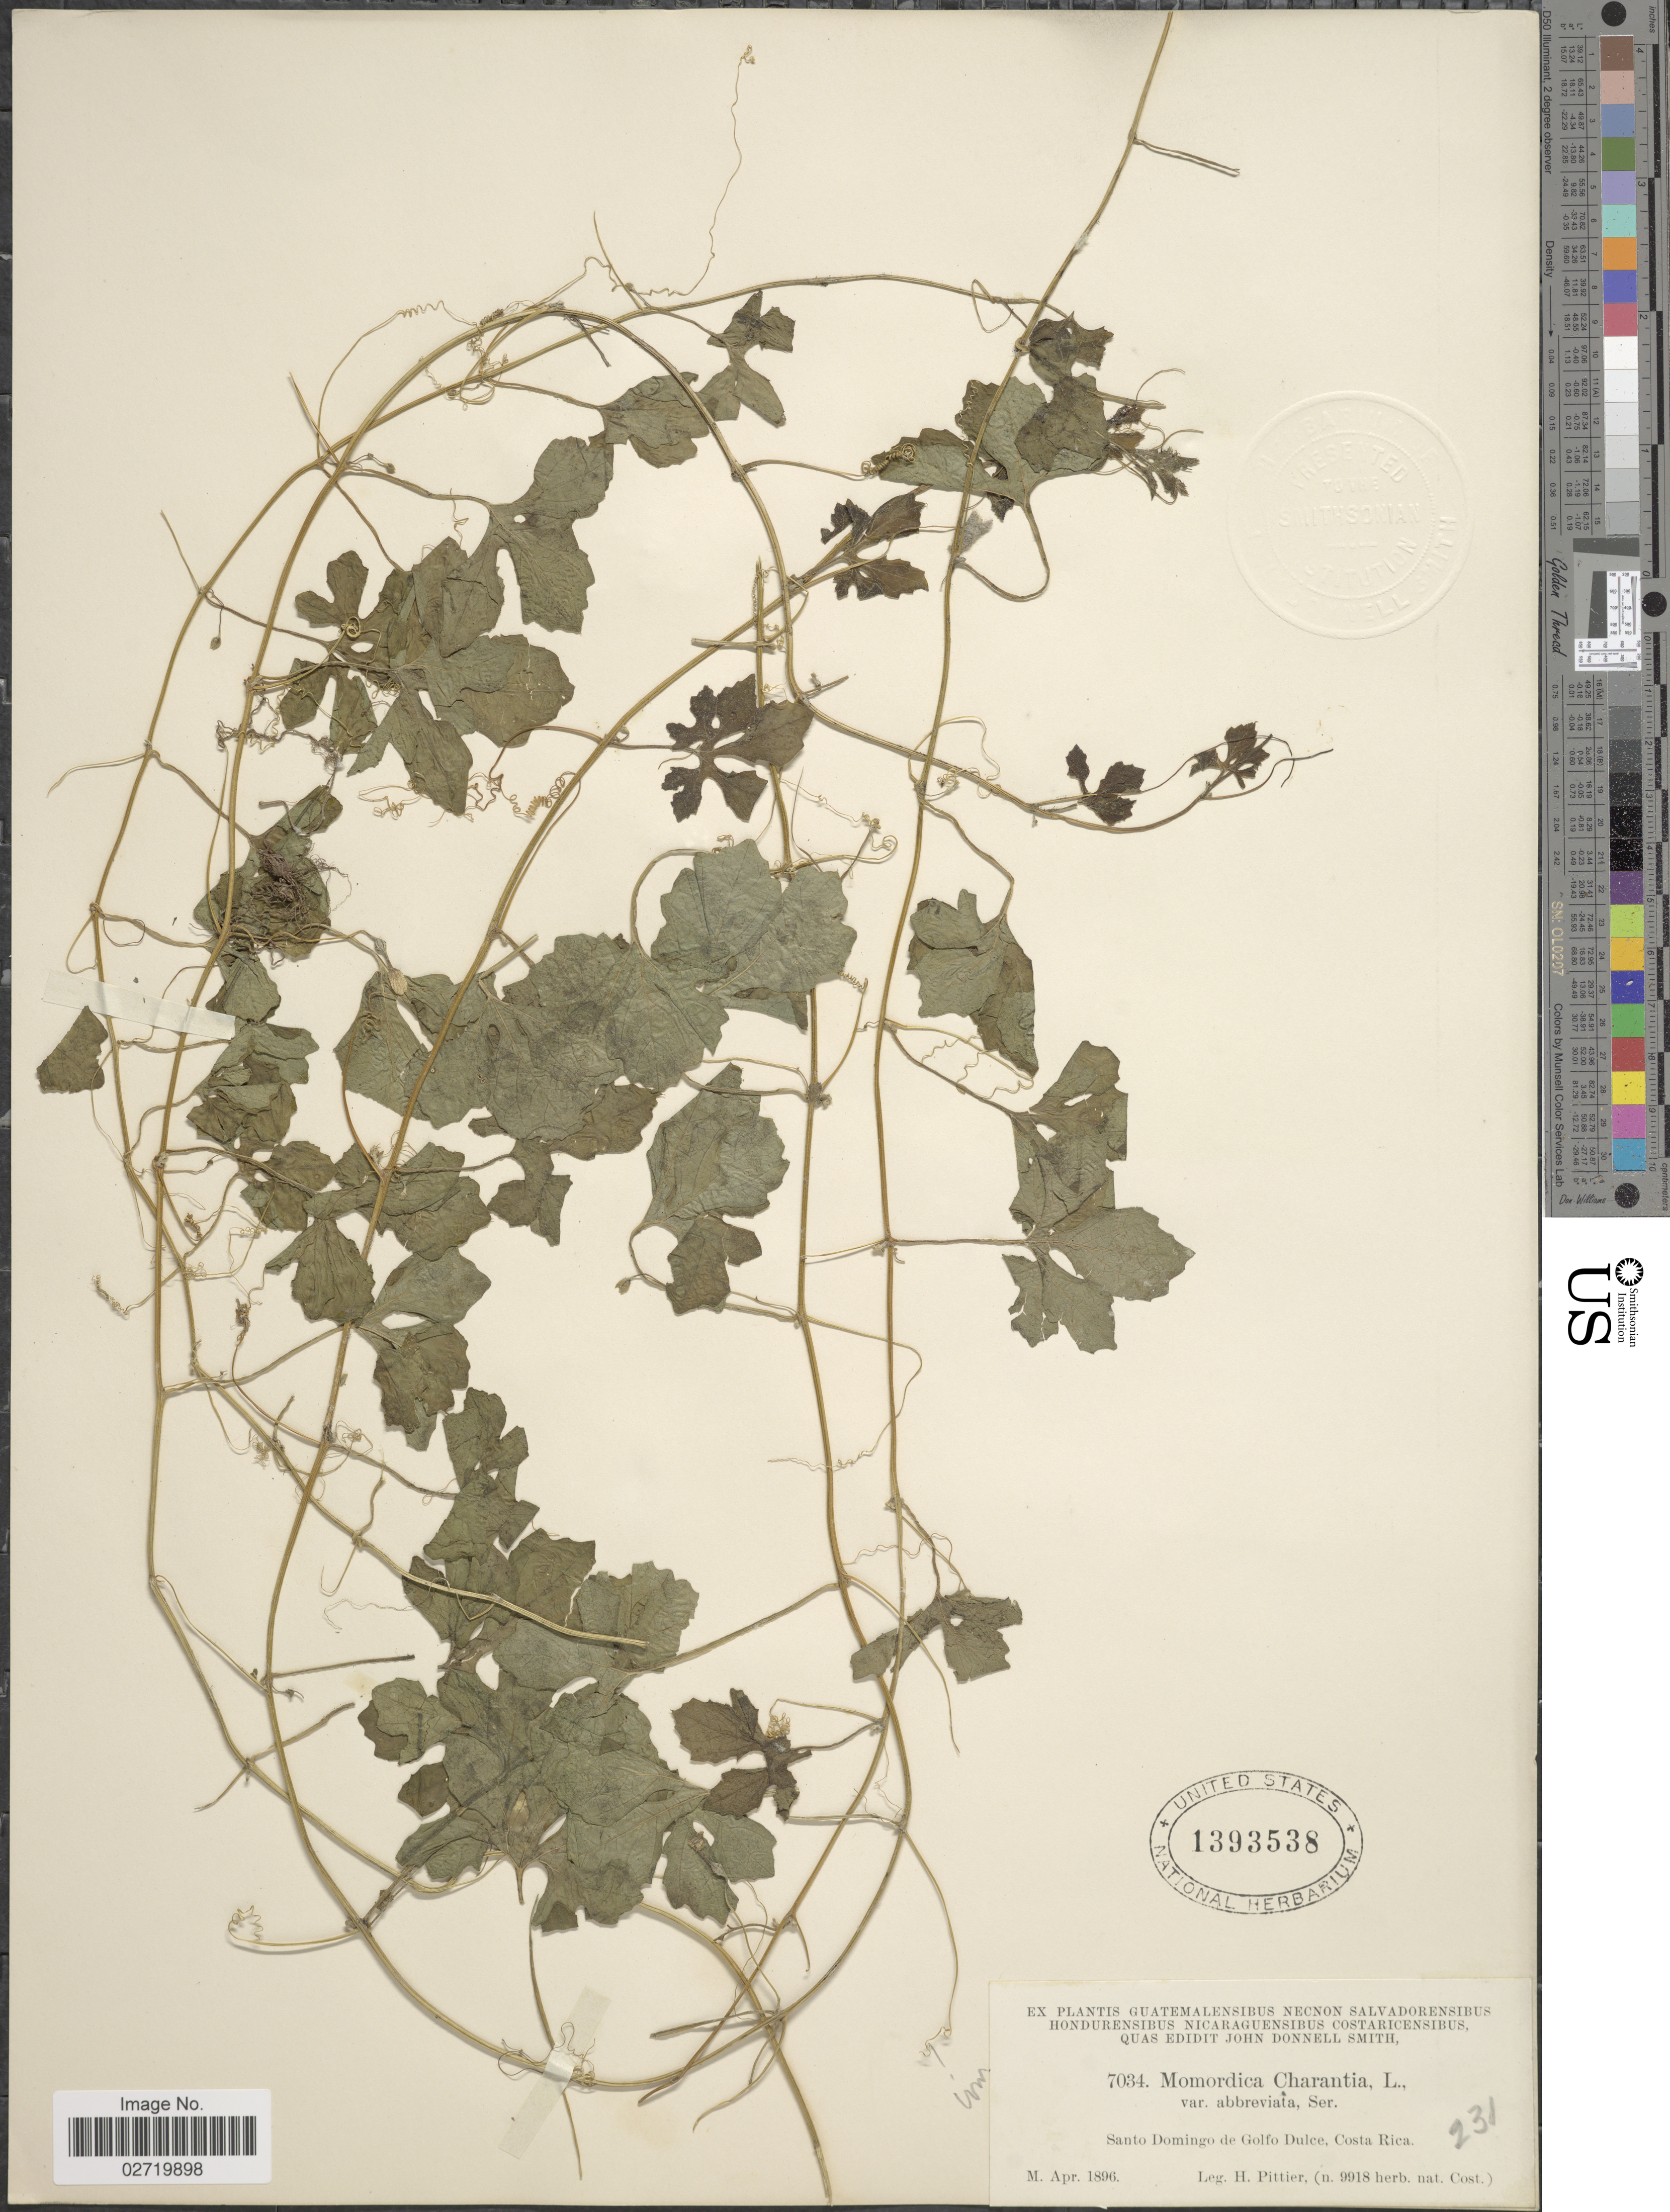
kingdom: Plantae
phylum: Tracheophyta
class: Magnoliopsida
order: Cucurbitales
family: Cucurbitaceae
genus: Momordica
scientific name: Momordica charantia var. abbreviata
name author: (Ser.) Grebenšcikov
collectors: H. F. Pittier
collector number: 7034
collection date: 1896-04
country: Costa Rica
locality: Santo Domingo de Golfo Dulce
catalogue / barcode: US 1393538